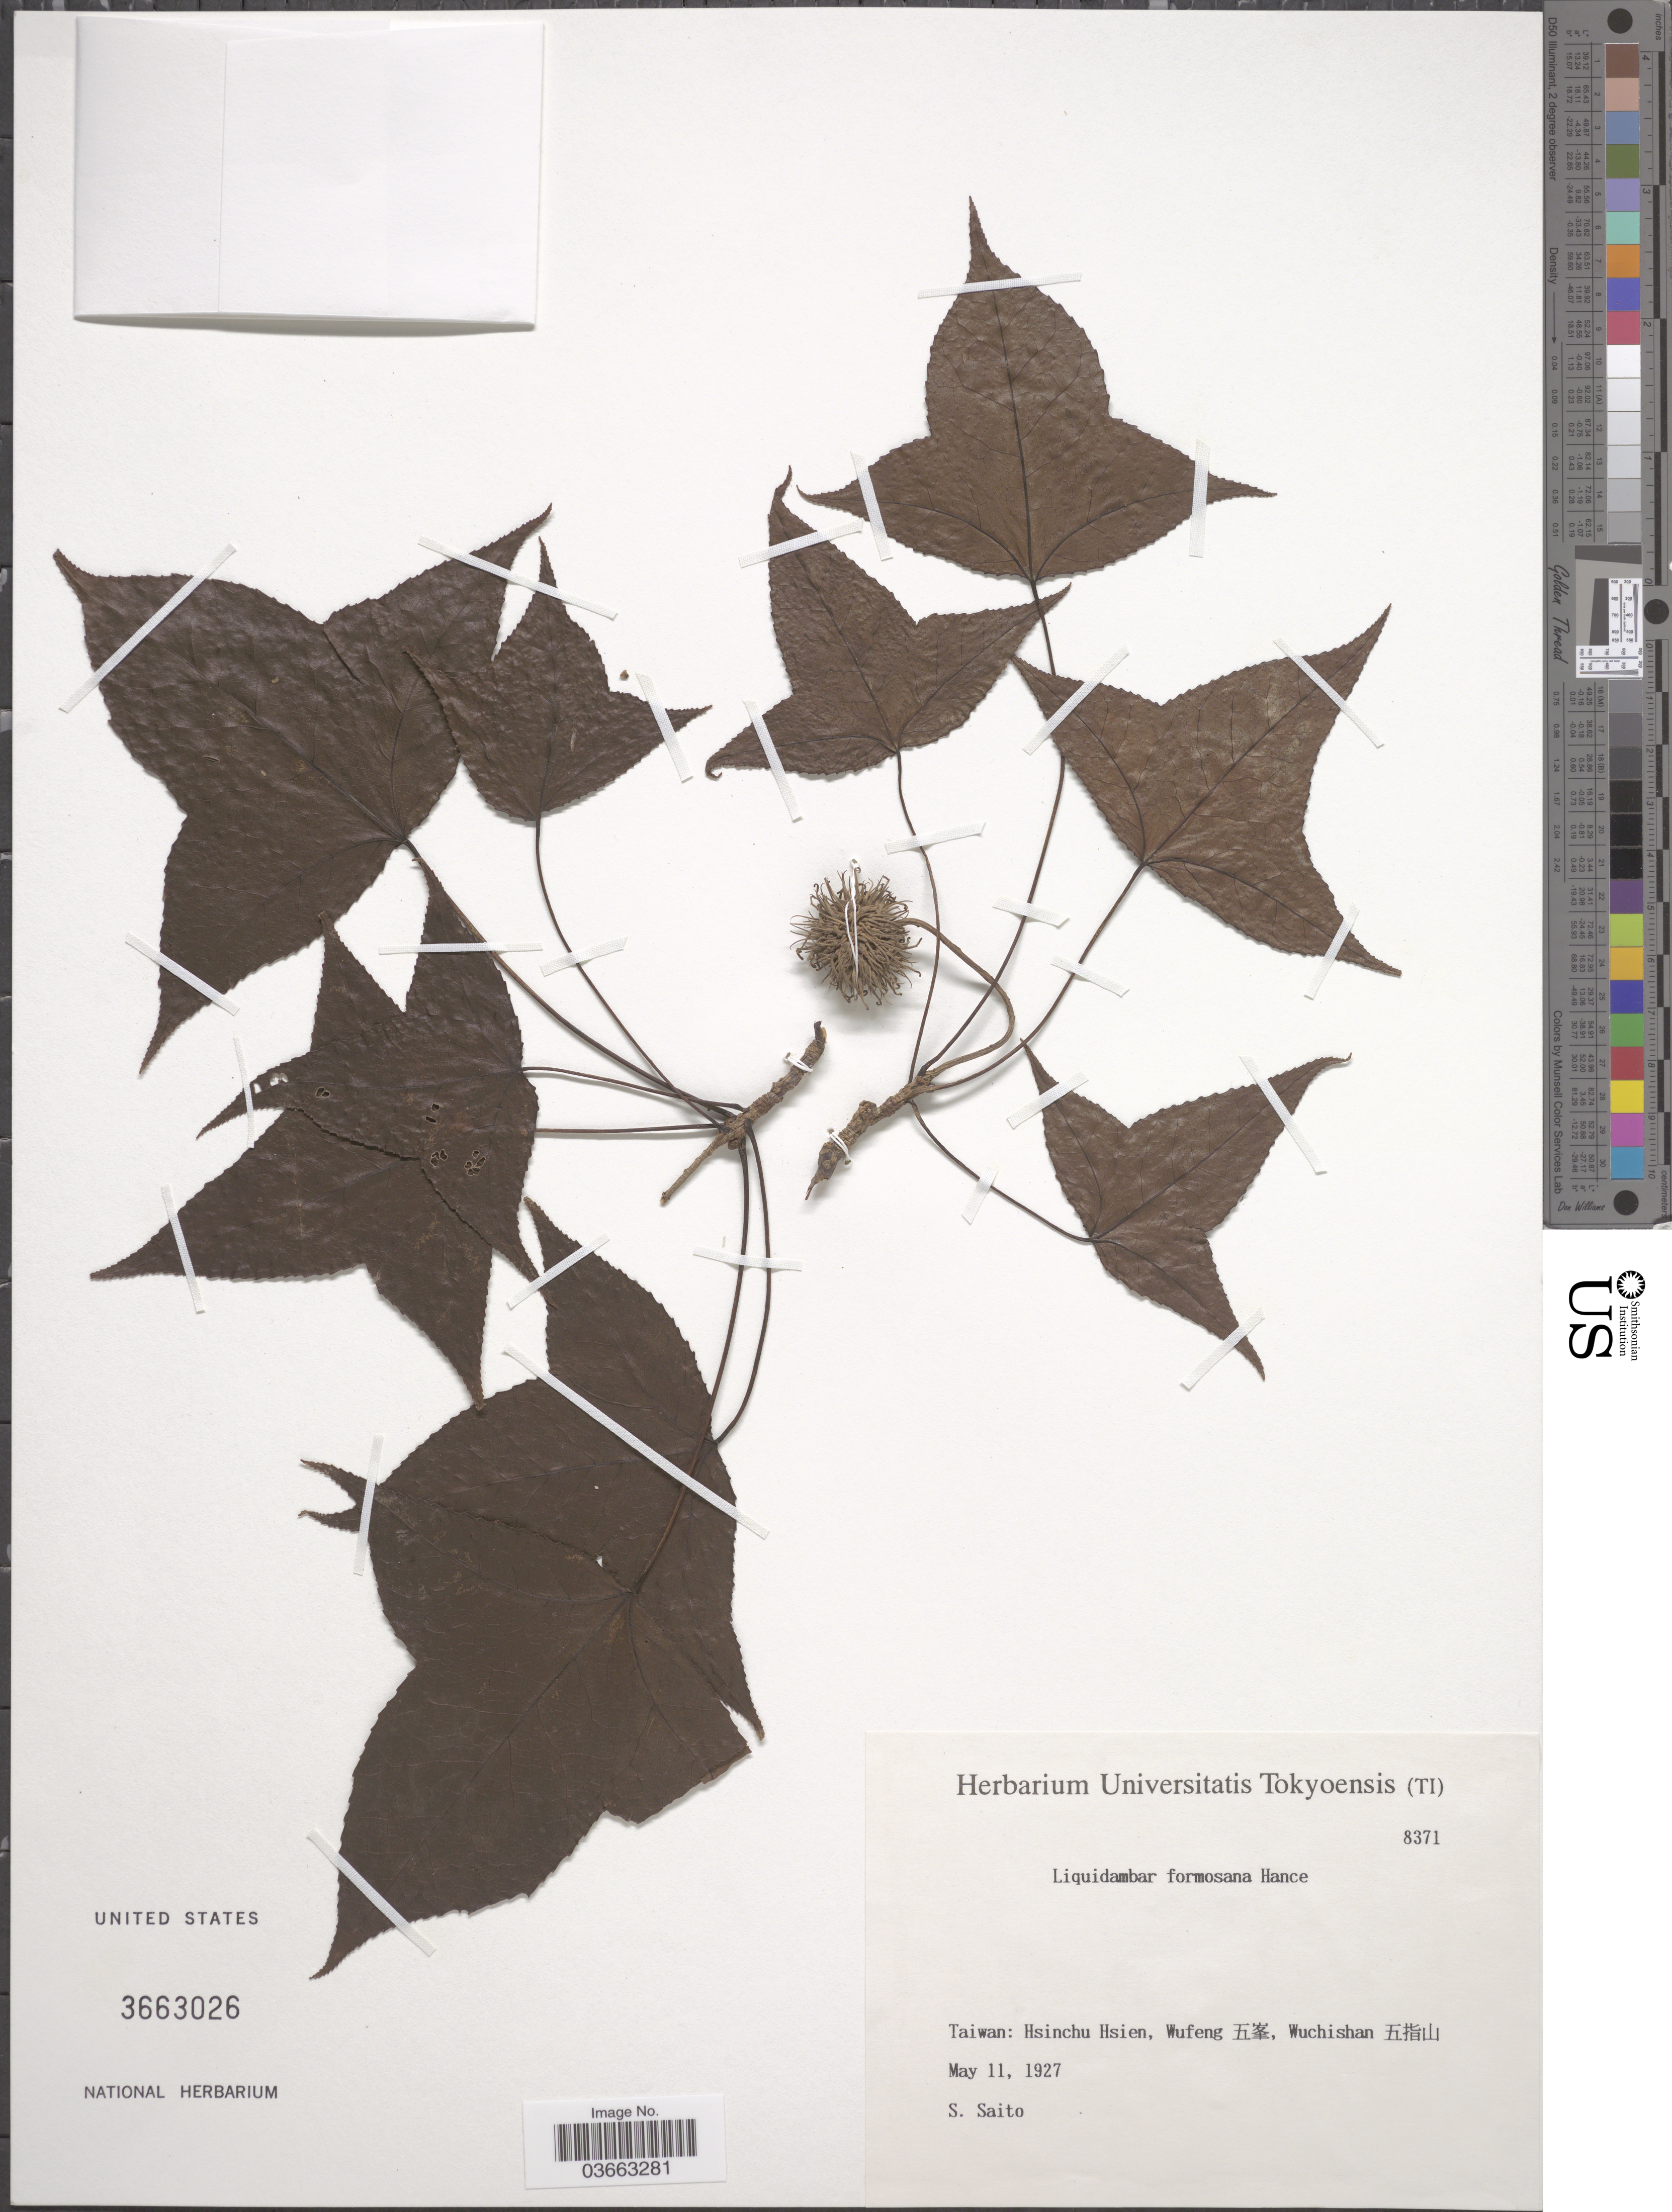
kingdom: Plantae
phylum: Tracheophyta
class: Magnoliopsida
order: Saxifragales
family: Altingiaceae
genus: Liquidambar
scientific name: Liquidambar formosana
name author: Hance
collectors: S. Saito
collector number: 8371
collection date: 1927-05-11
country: Taiwan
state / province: Hsinchu City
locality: Hsinchi Hsien, Wufeng X, Wuchishan X.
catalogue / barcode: US 3663026